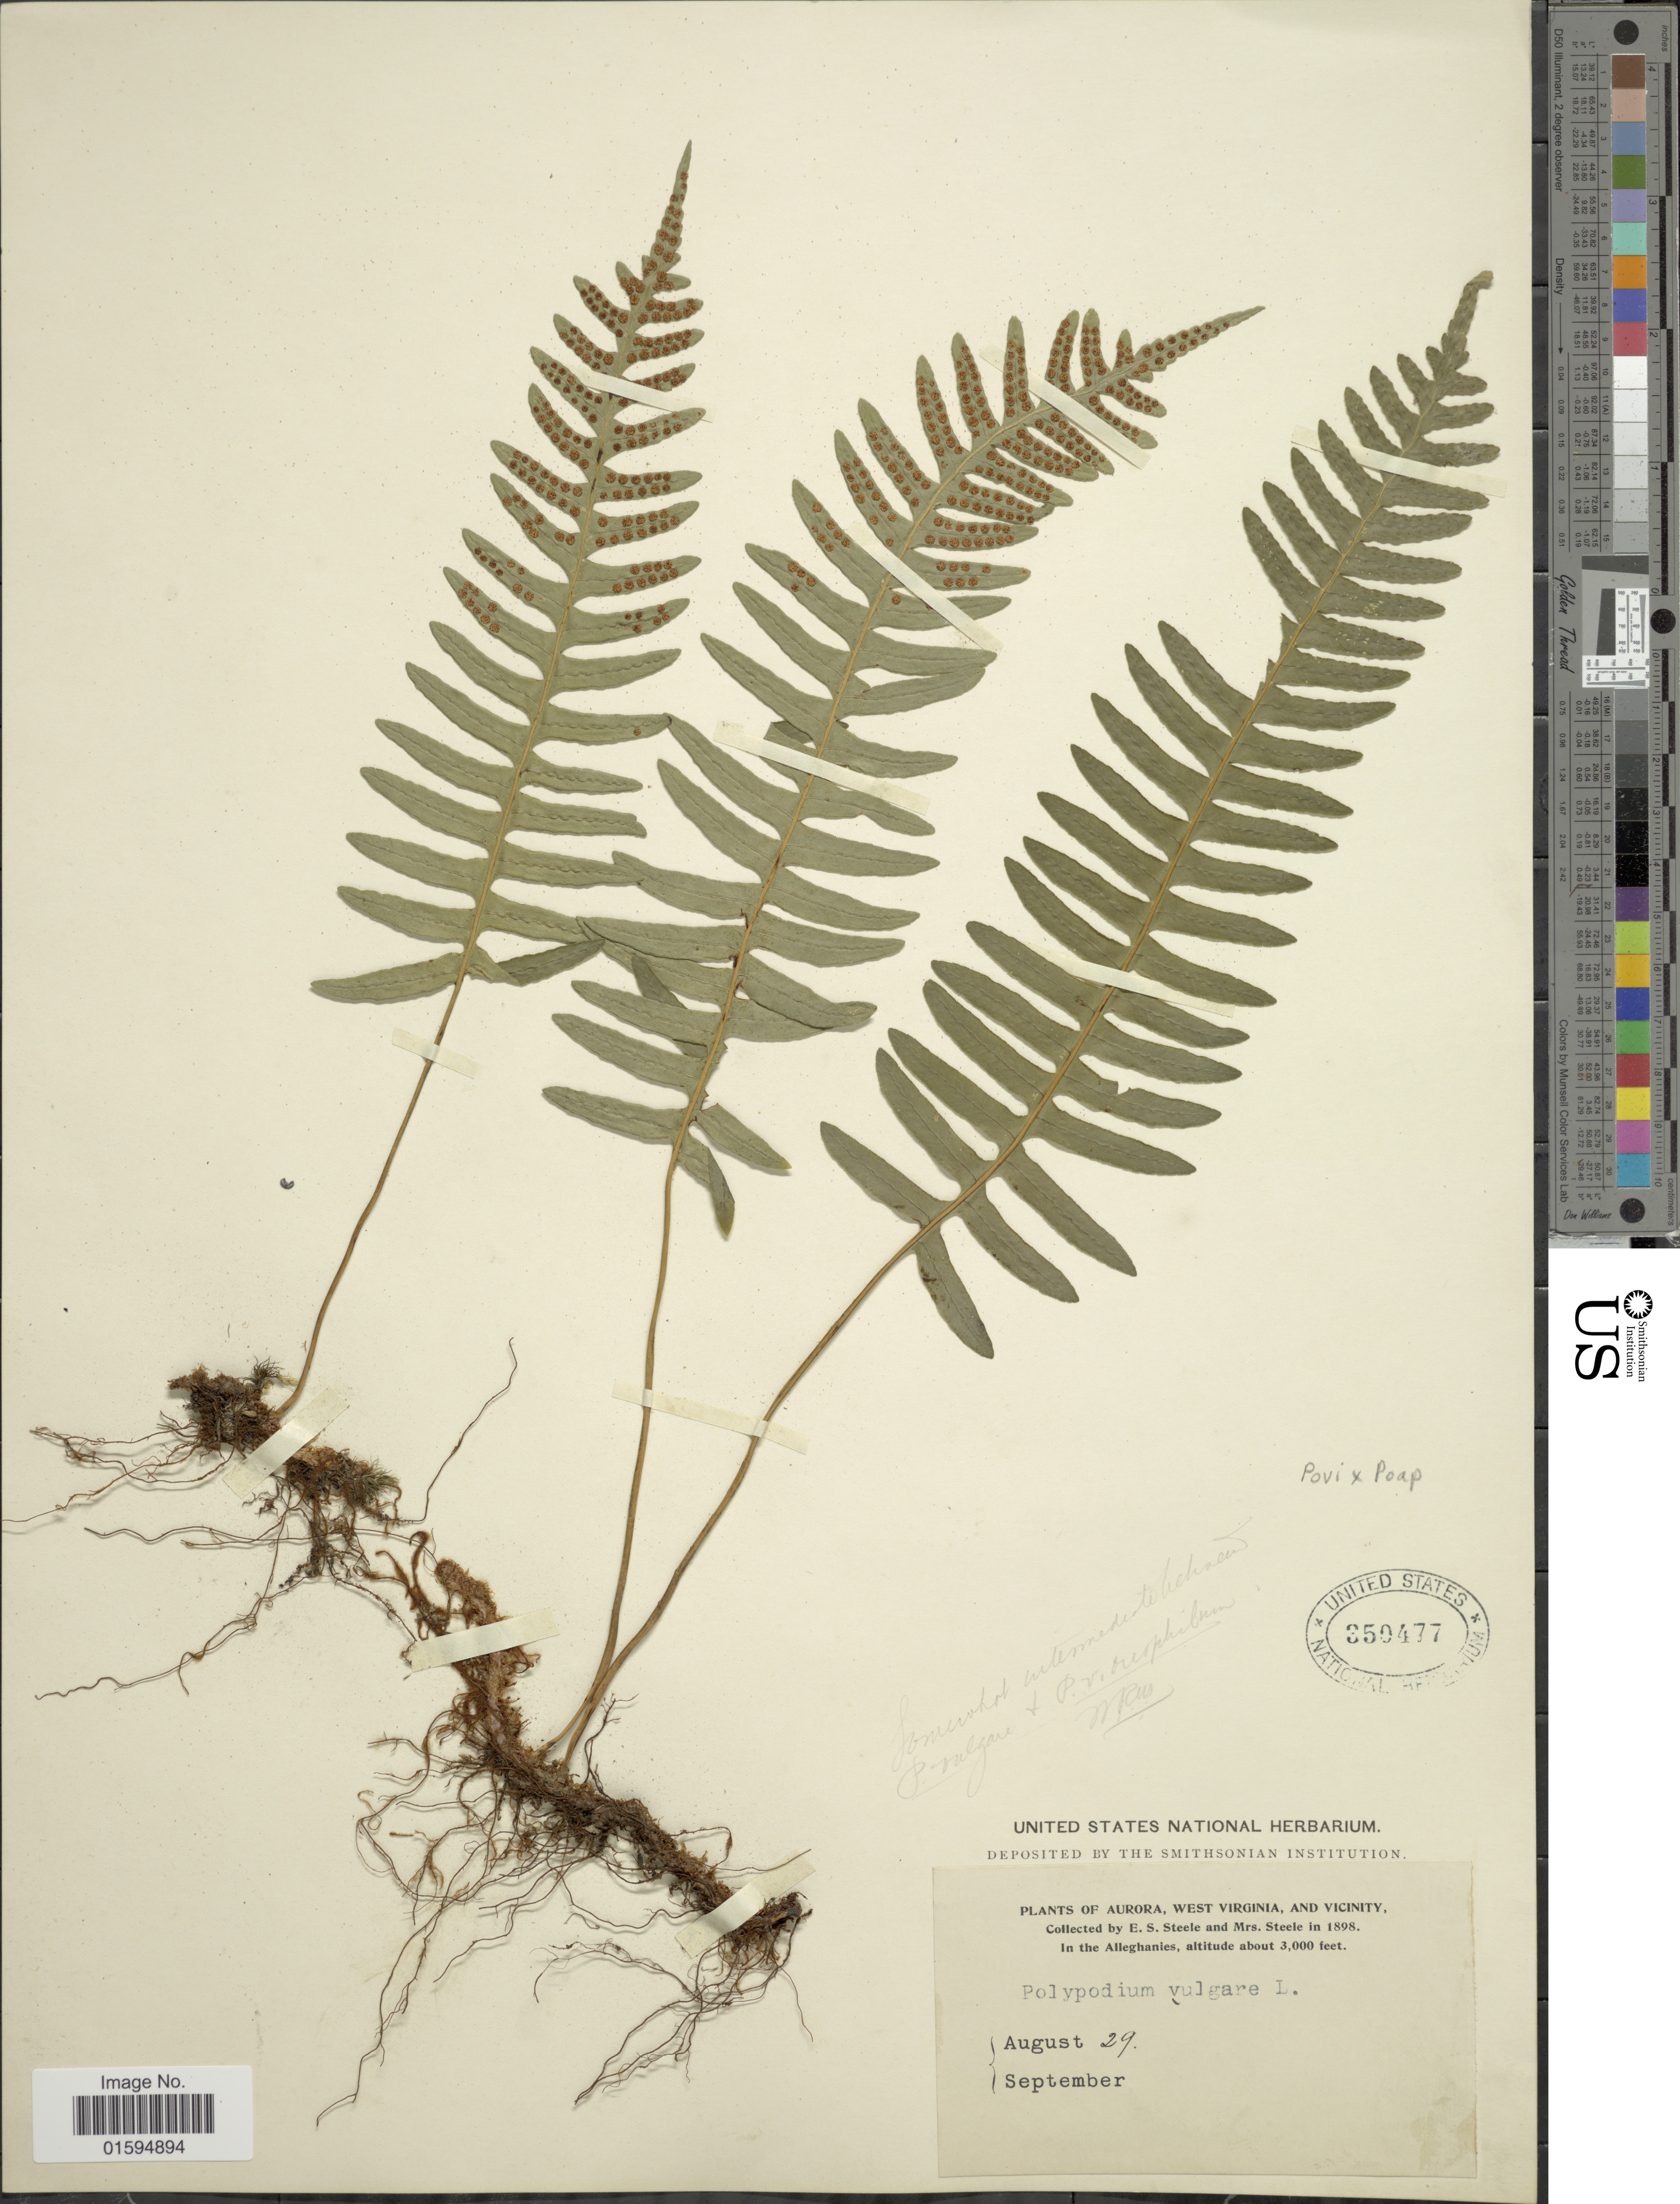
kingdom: Plantae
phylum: Tracheophyta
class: Polypodiopsida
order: Polypodiales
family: Polypodiaceae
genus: Polypodium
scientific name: Polypodium virginianum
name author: L.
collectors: E. Steele & Mrs. E. S. Steele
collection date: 1898-08-29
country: United States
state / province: West Virginia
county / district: Preston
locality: Aurorra, West Virginia, and vicinity, in the Alleghanies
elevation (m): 914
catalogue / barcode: US 350477